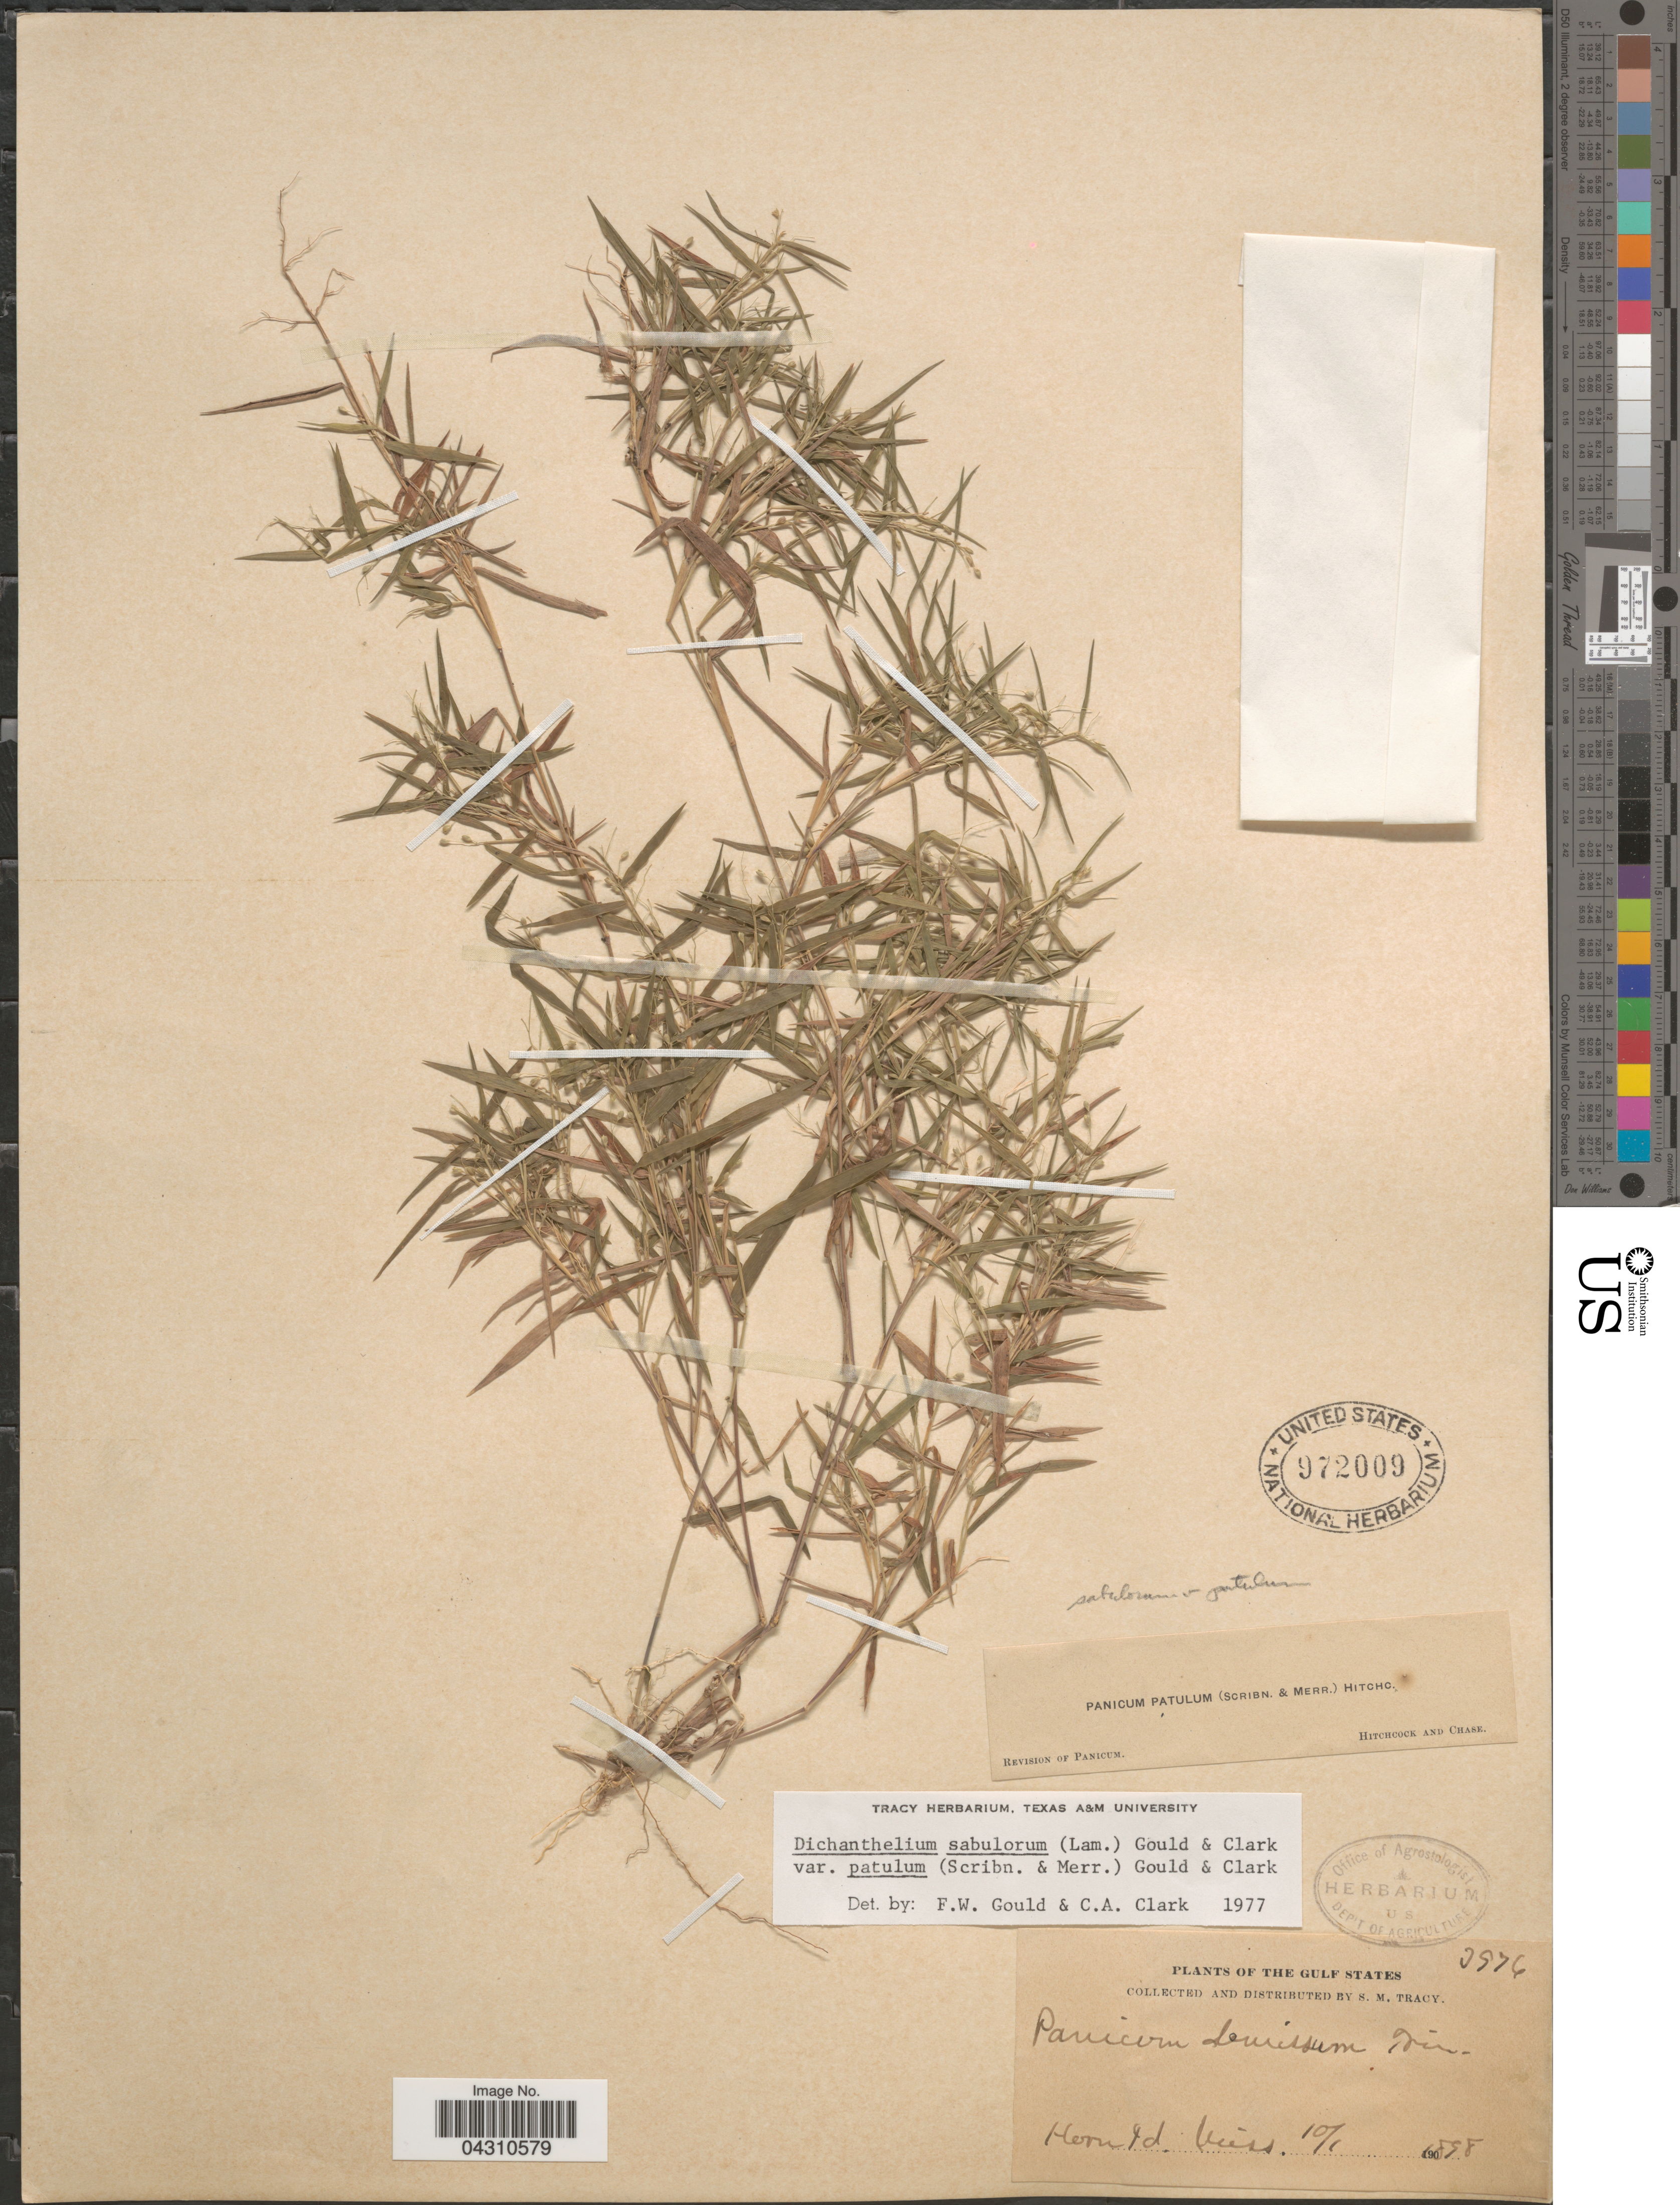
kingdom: Plantae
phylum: Tracheophyta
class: Liliopsida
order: Poales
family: Poaceae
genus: Dichanthelium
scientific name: Dichanthelium portoricense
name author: (Desv. ex Ham.) B.F. Hansen & Wunderlin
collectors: S. M. Tracy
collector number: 3976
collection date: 1898-10-01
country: United States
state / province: Mississippi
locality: The Gulf States. Horn Id.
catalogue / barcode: US 972009